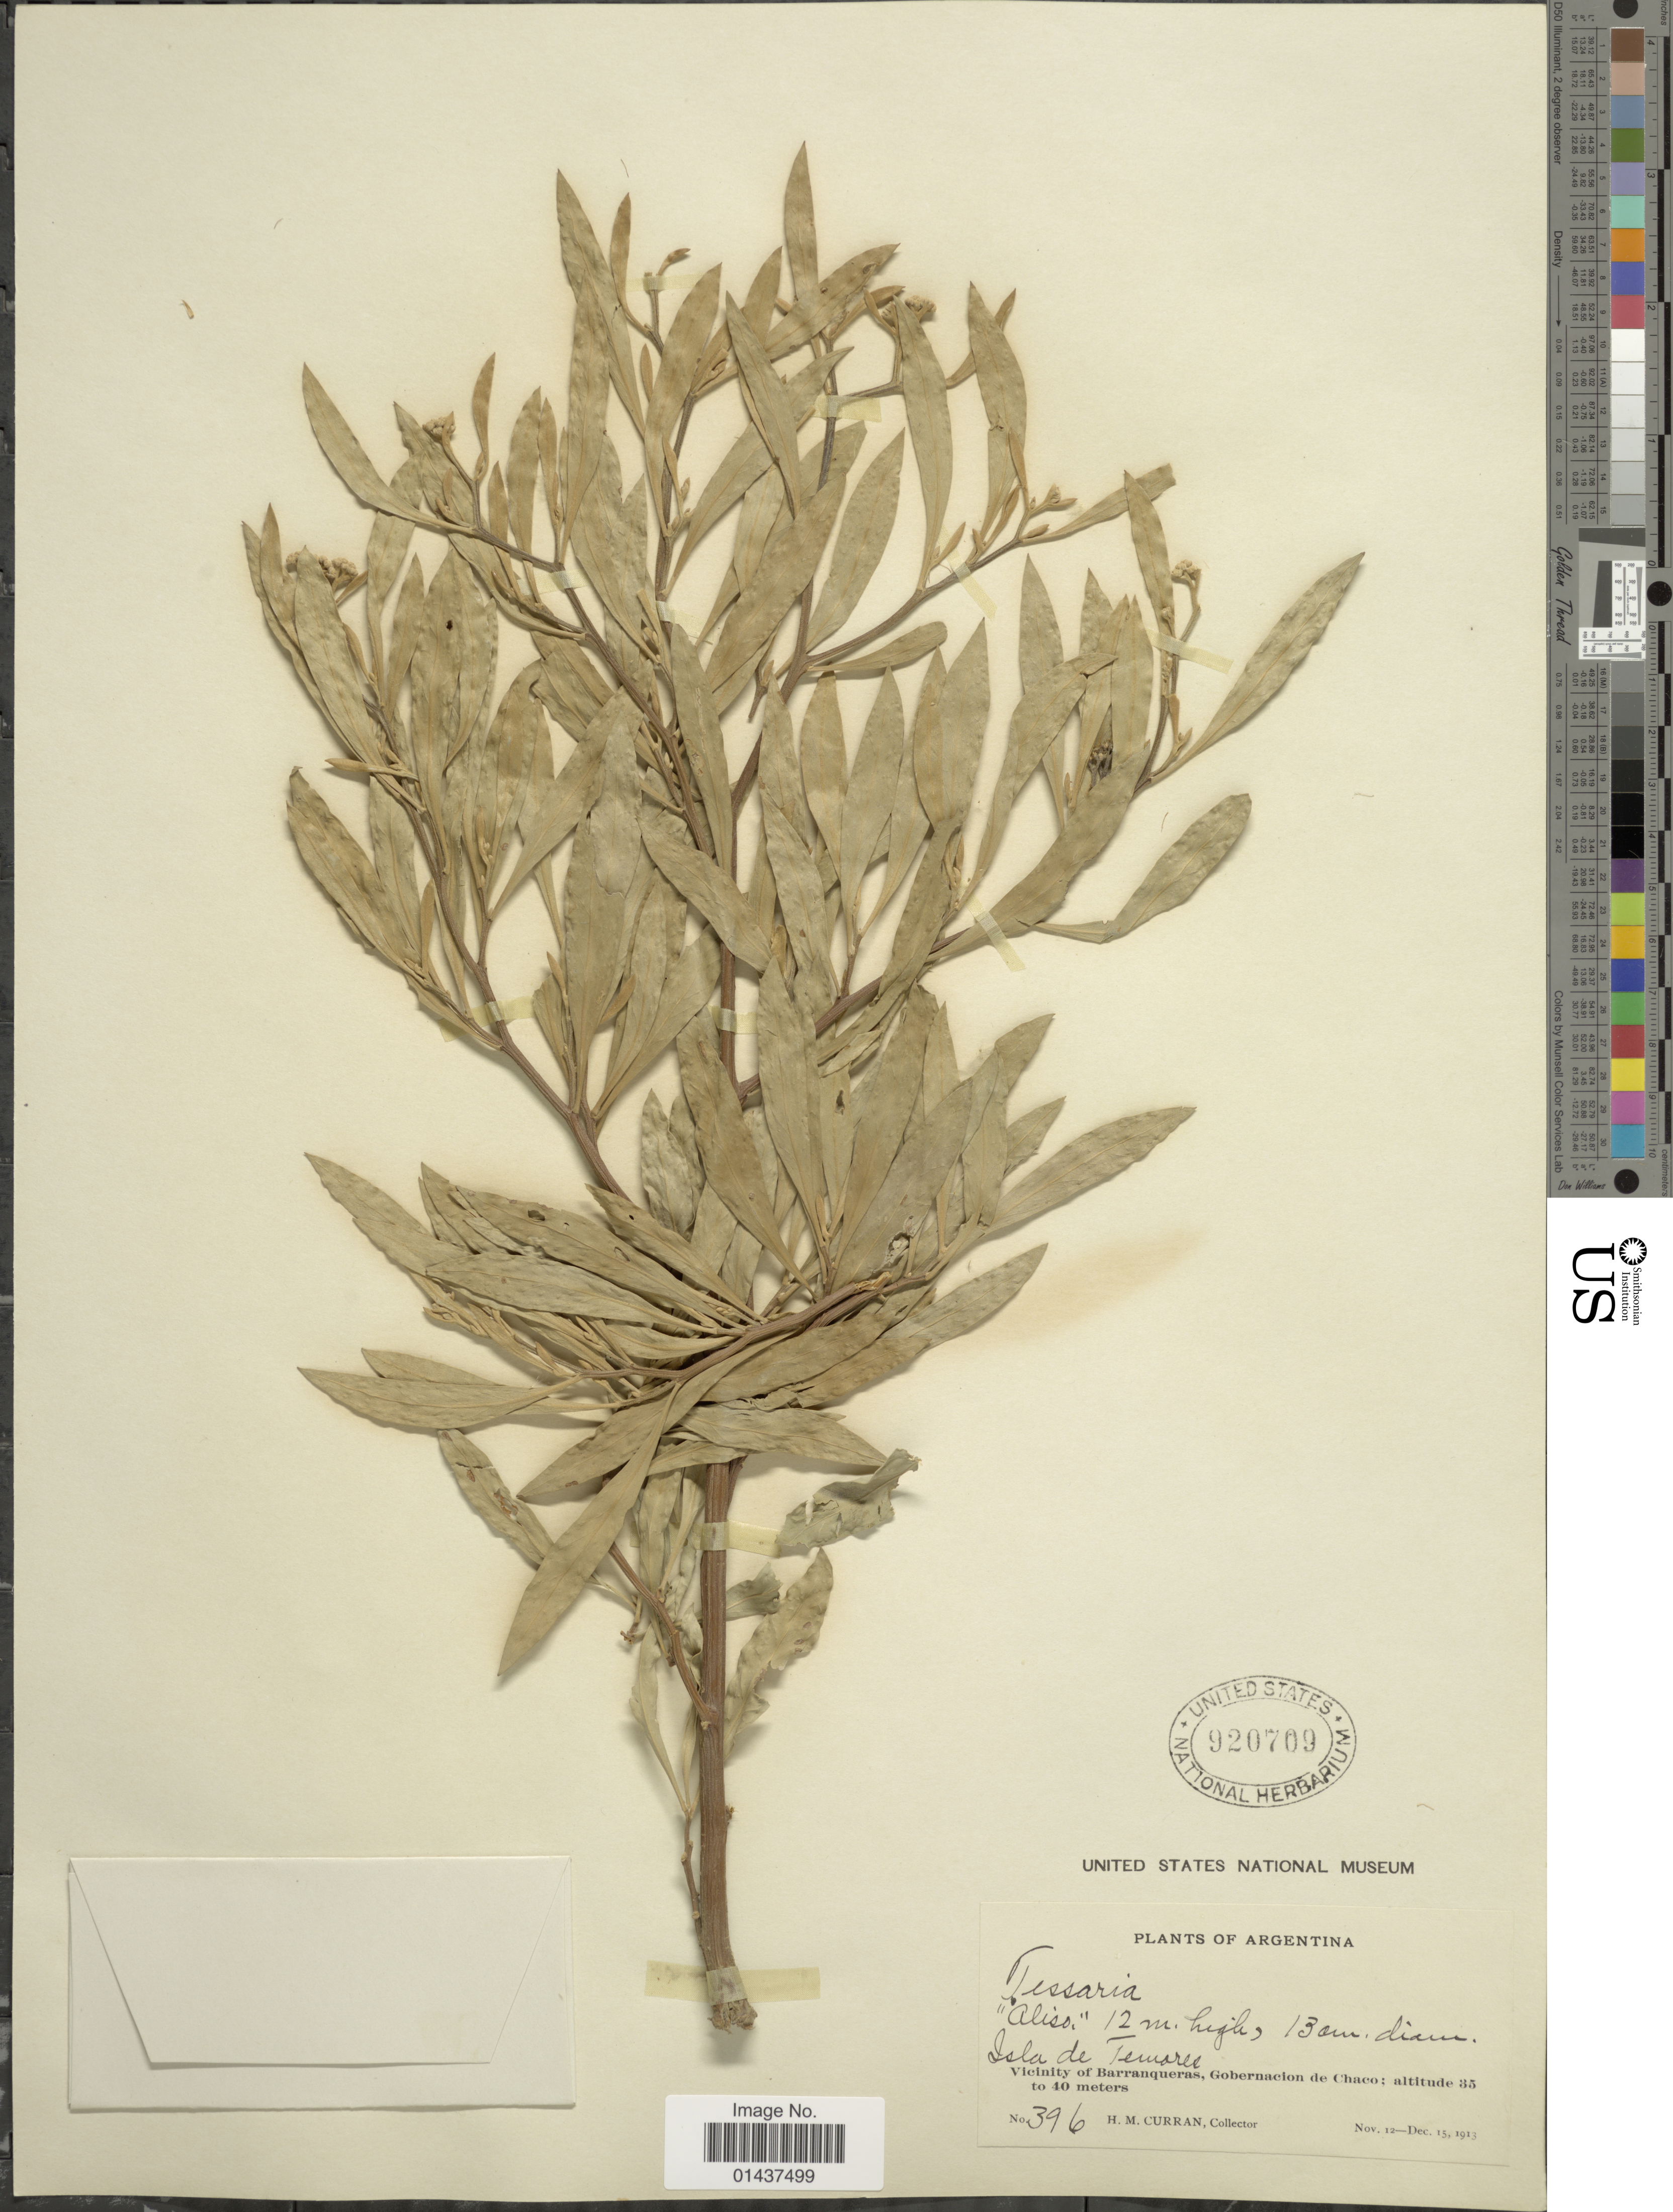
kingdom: Plantae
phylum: Tracheophyta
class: Magnoliopsida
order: Asterales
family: Asteraceae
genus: Tessaria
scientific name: Tessaria integrifolia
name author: Ruiz & Pav.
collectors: H. M. Curran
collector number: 396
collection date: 1913-11-12/1913-12-15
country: Argentina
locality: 'Aliso' Isla de Temares, Vicinity of Barranqueras, Gobernacion de Chaco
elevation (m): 35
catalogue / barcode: US 920709